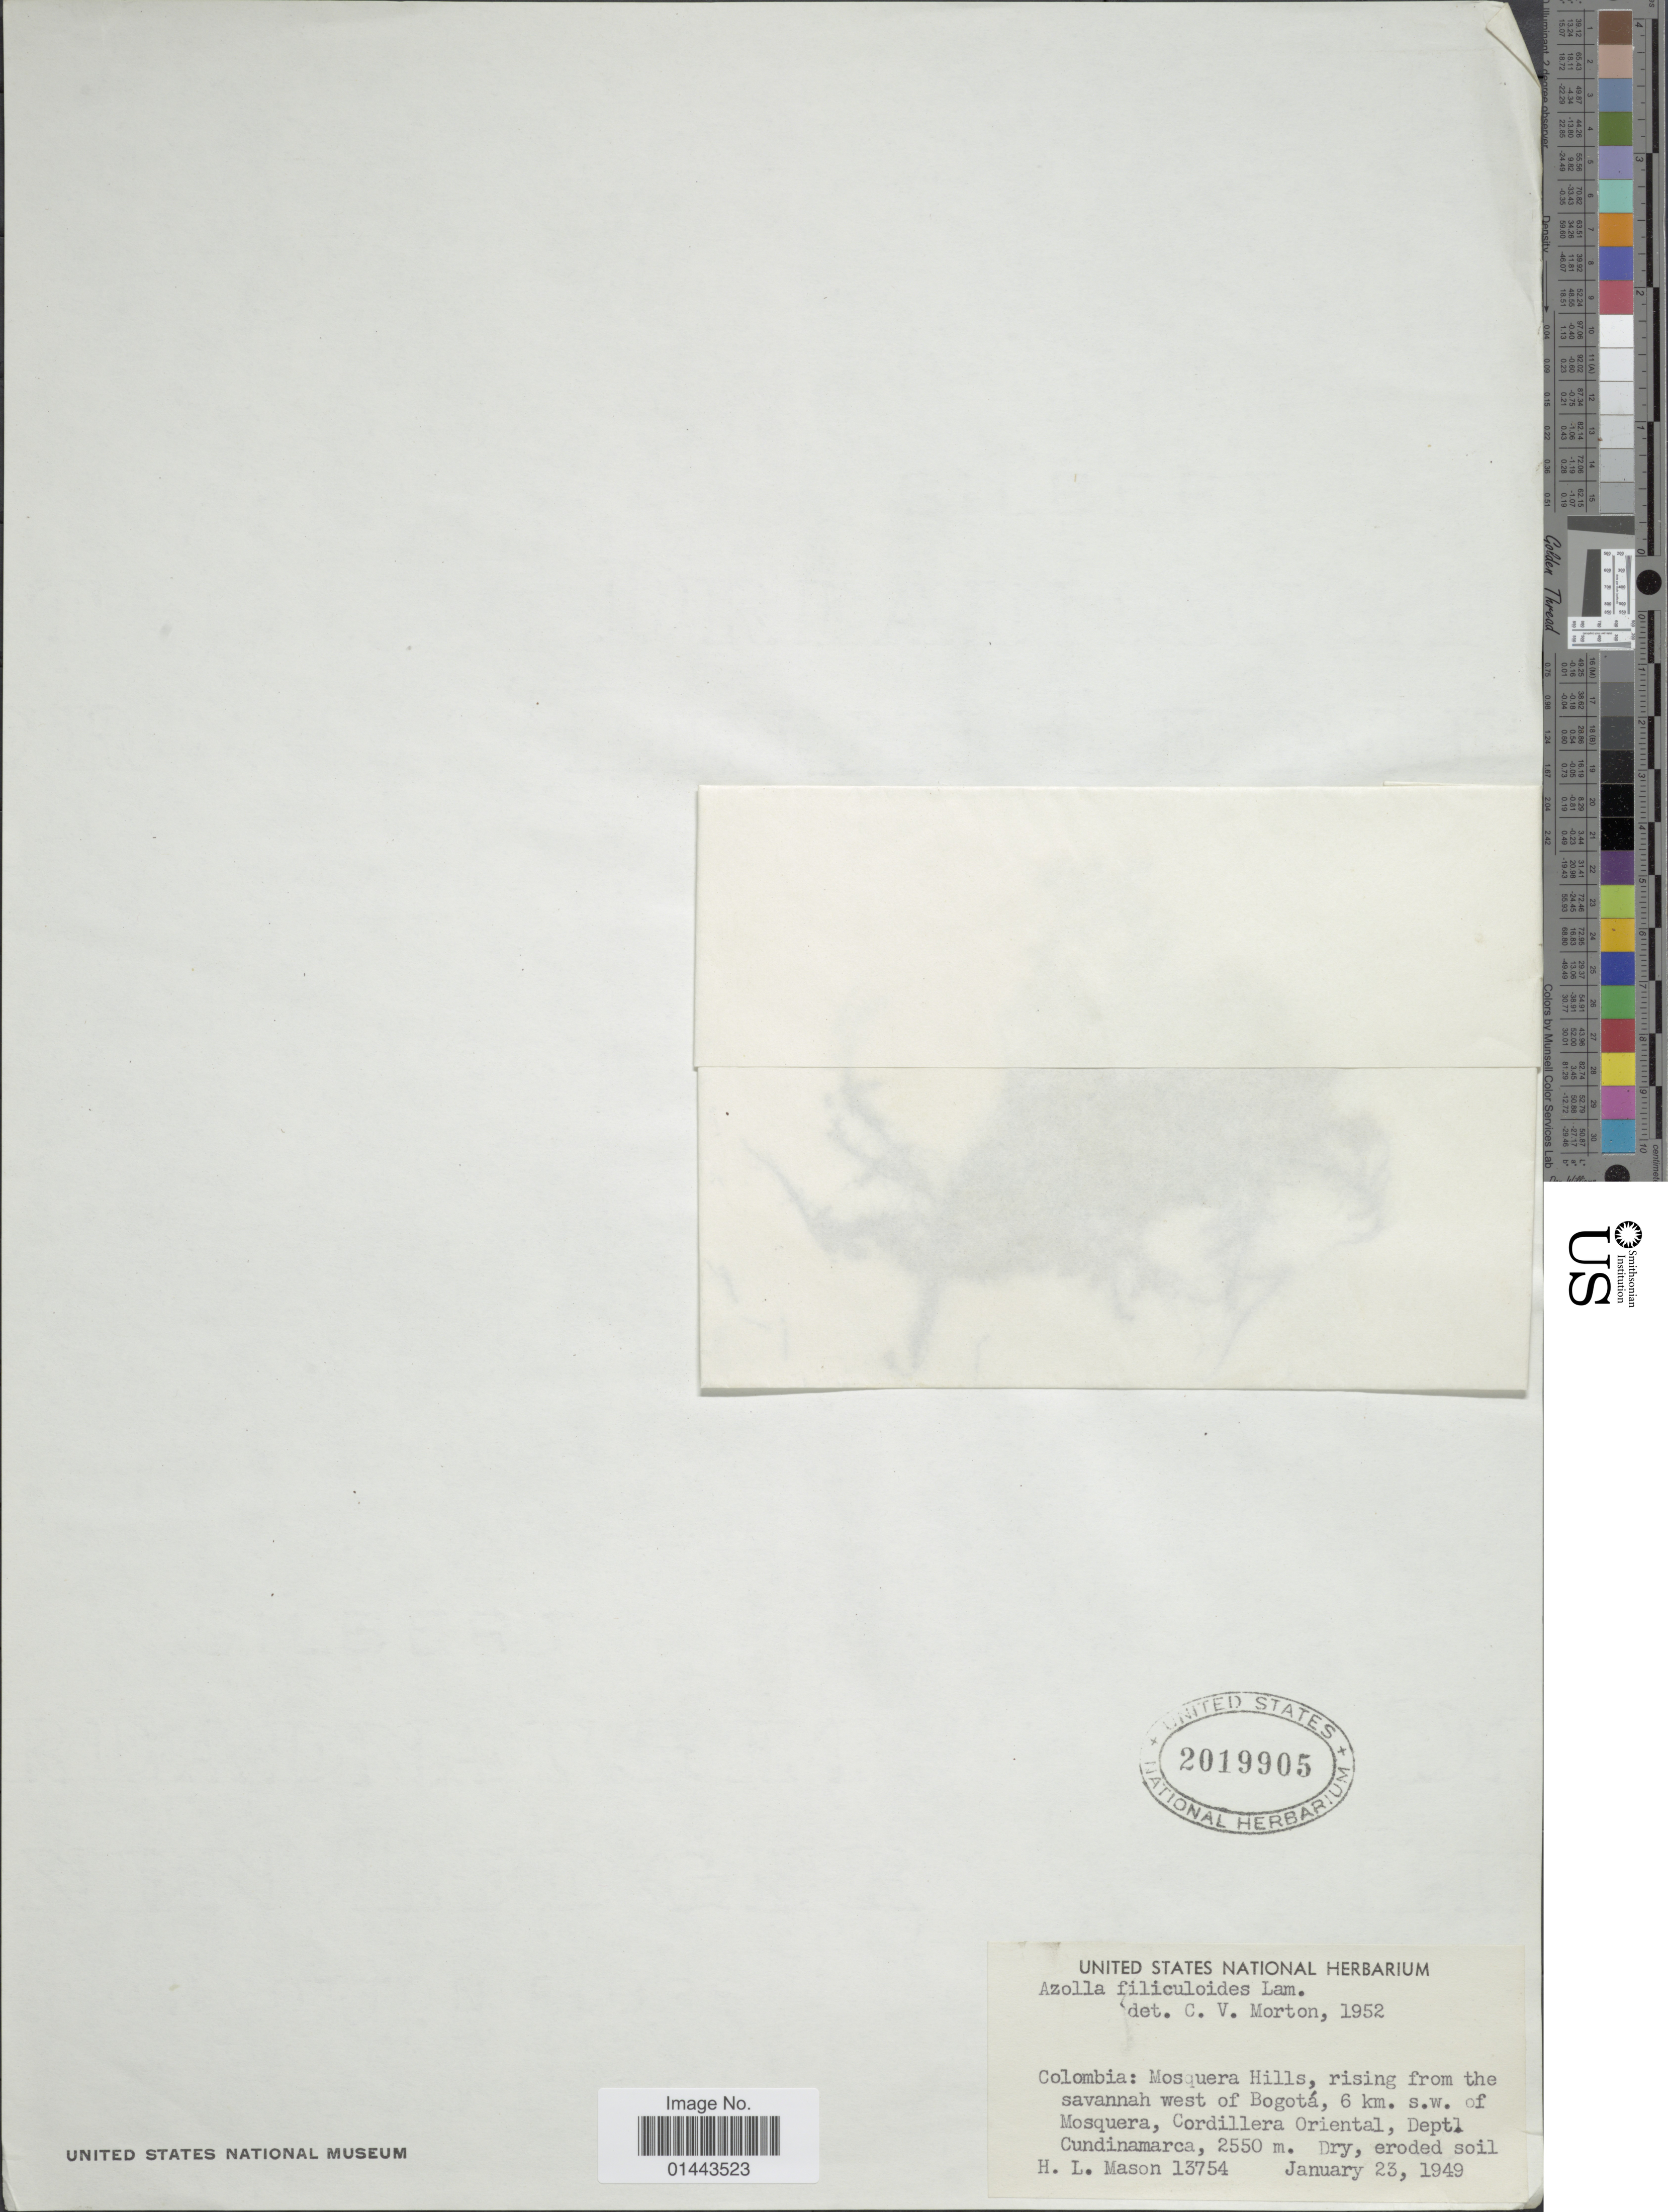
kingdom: Plantae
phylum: Tracheophyta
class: Polypodiopsida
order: Salviniales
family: Salviniaceae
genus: Azolla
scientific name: Azolla filiculoides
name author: Lam.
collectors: H. L. Mason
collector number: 13754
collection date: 1949-01-23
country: Colombia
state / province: Cundinamarca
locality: Mosquera Hills, rising from the savannah west of Bogota, 6 km. s.w. of Mosquera, Cordillera Oriental.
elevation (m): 2550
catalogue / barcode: US 2019905